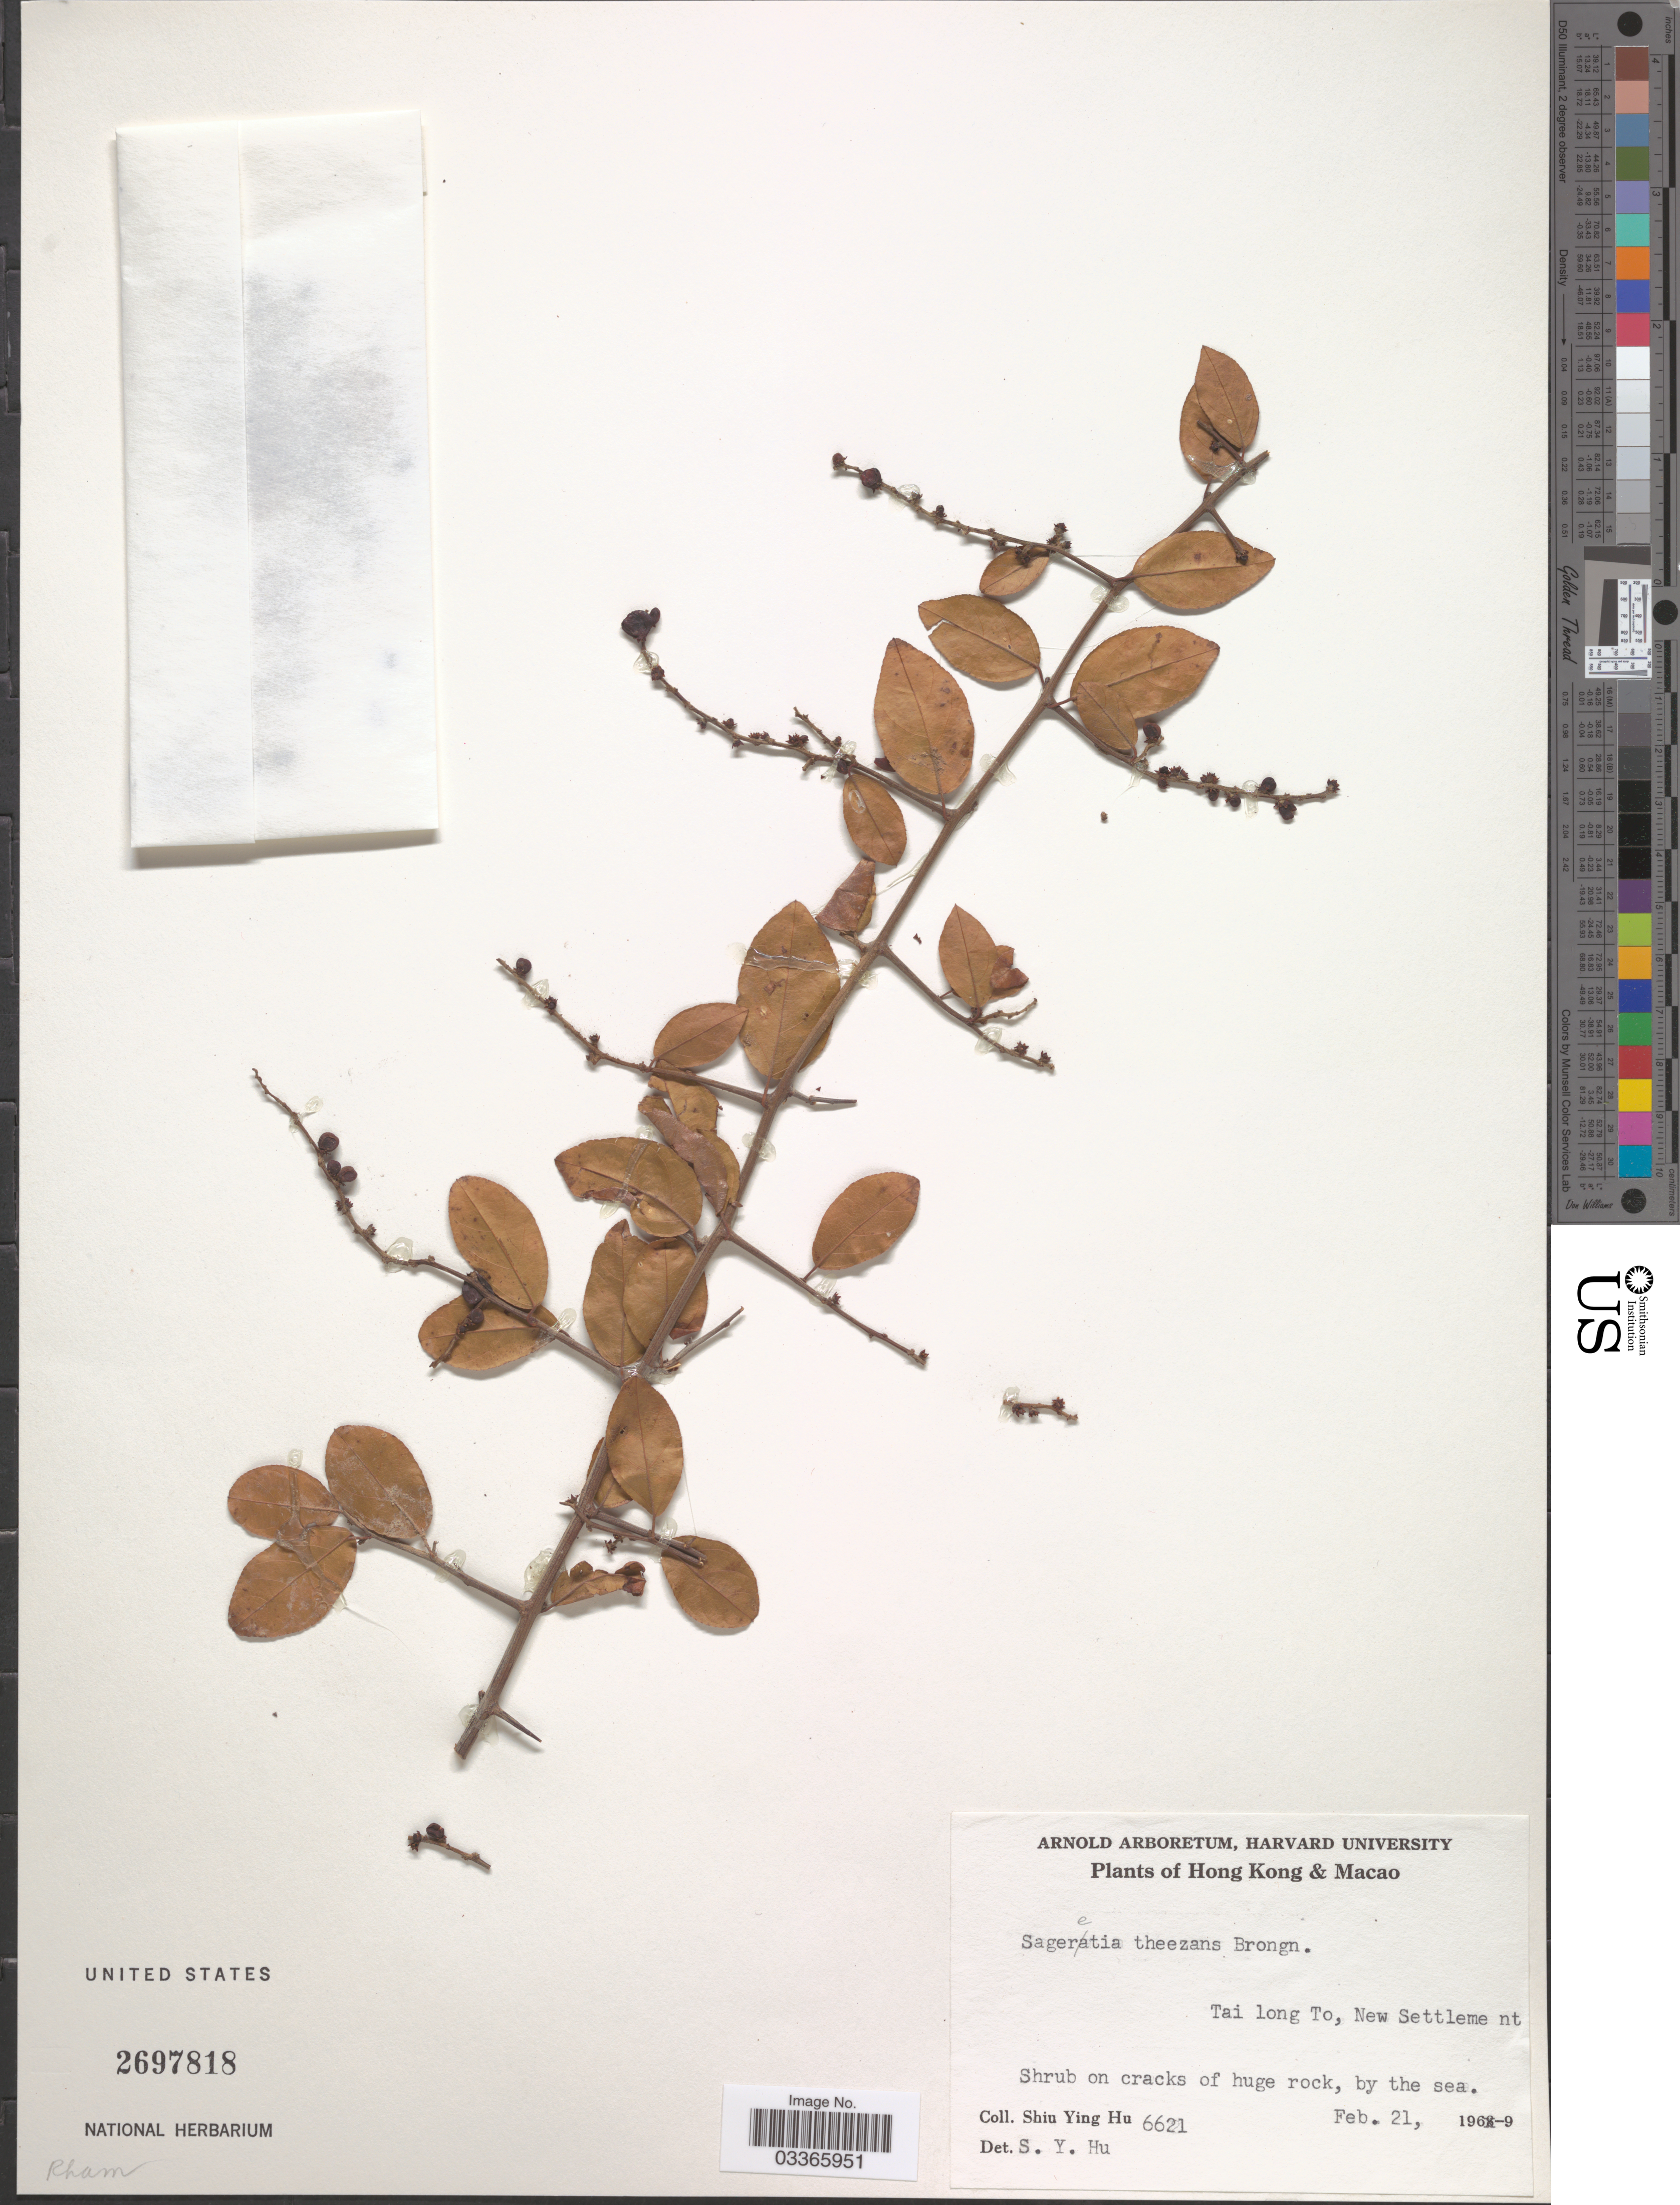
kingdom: Plantae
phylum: Tracheophyta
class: Magnoliopsida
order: Rosales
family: Rhamnaceae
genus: Sageretia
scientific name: Sageretia thea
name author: (Osbeck) M.C. Johnst.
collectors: S. Y. Hu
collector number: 6621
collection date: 1969-02-21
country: China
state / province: Hong Kong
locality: Macao, Tai long To, New Settelement.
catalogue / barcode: US 2697818